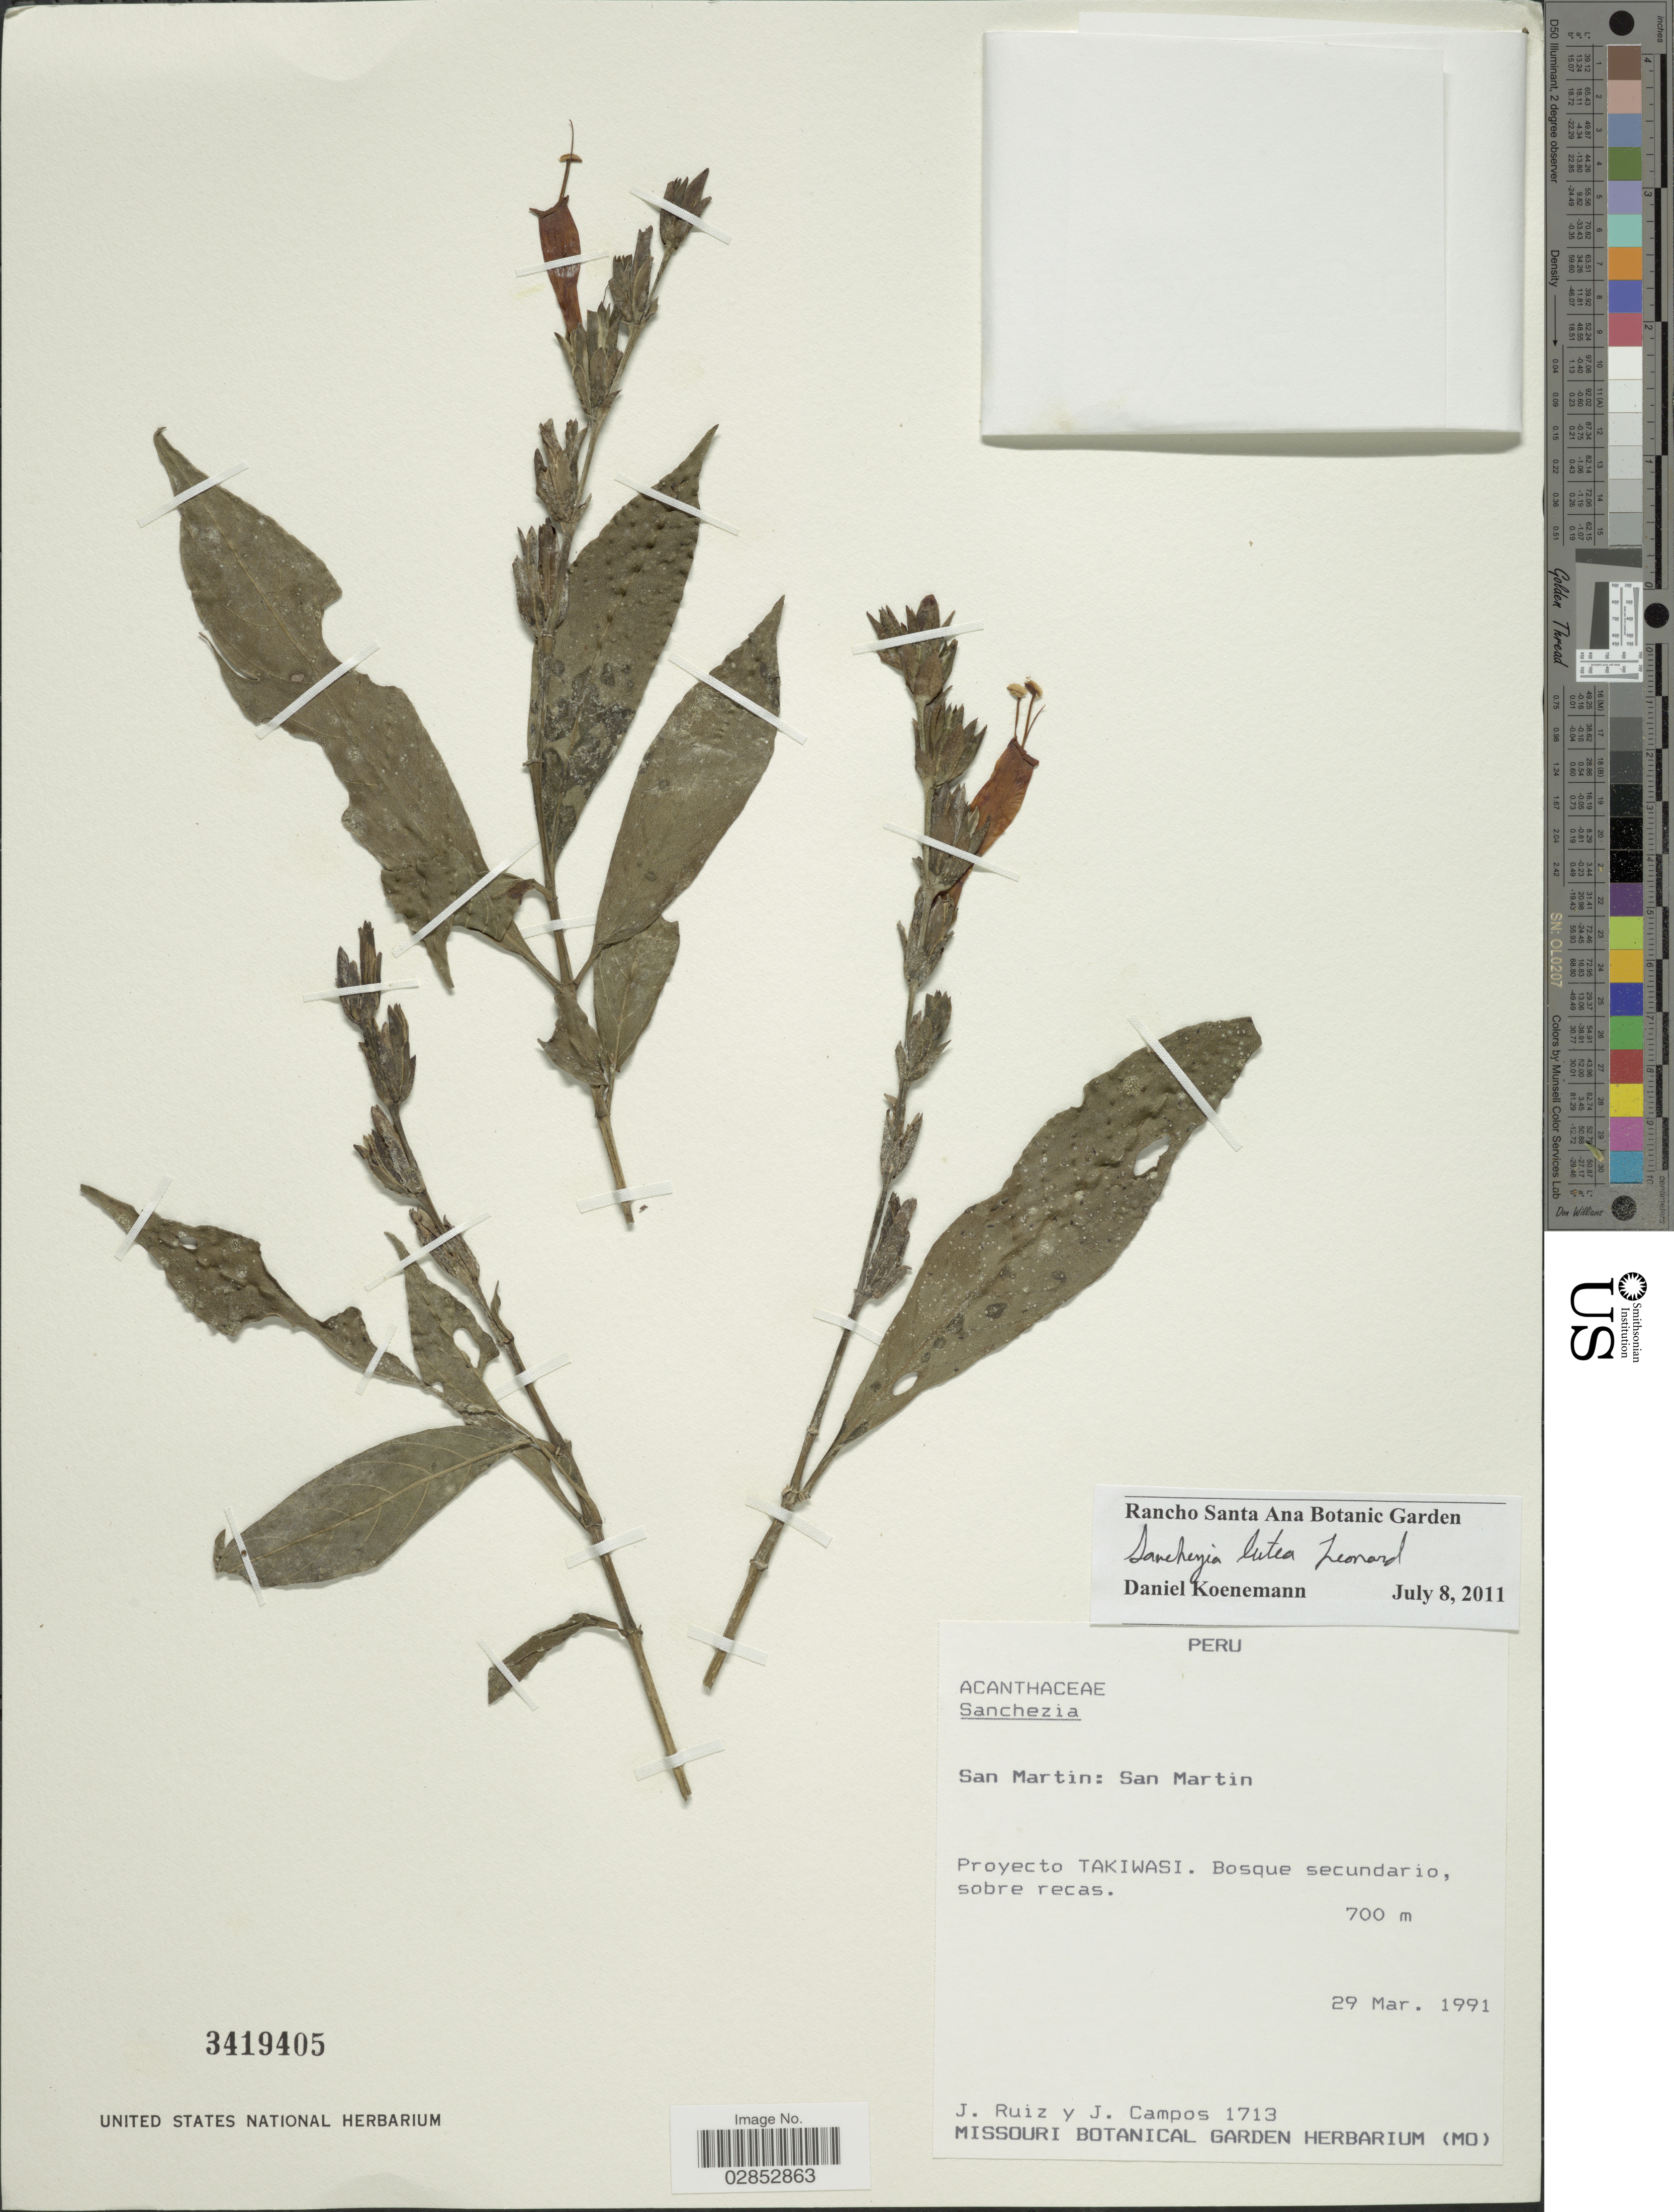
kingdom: Plantae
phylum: Tracheophyta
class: Magnoliopsida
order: Lamiales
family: Acanthaceae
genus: Sanchezia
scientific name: Sanchezia loranthifolia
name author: Lindau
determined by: Azevedo, Igor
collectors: J. Ruiz & J. Campos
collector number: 1713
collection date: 1991-03-29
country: Peru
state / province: San Martín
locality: San Martin. Proyecto Takiwasi.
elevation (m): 700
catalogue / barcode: US 3419405